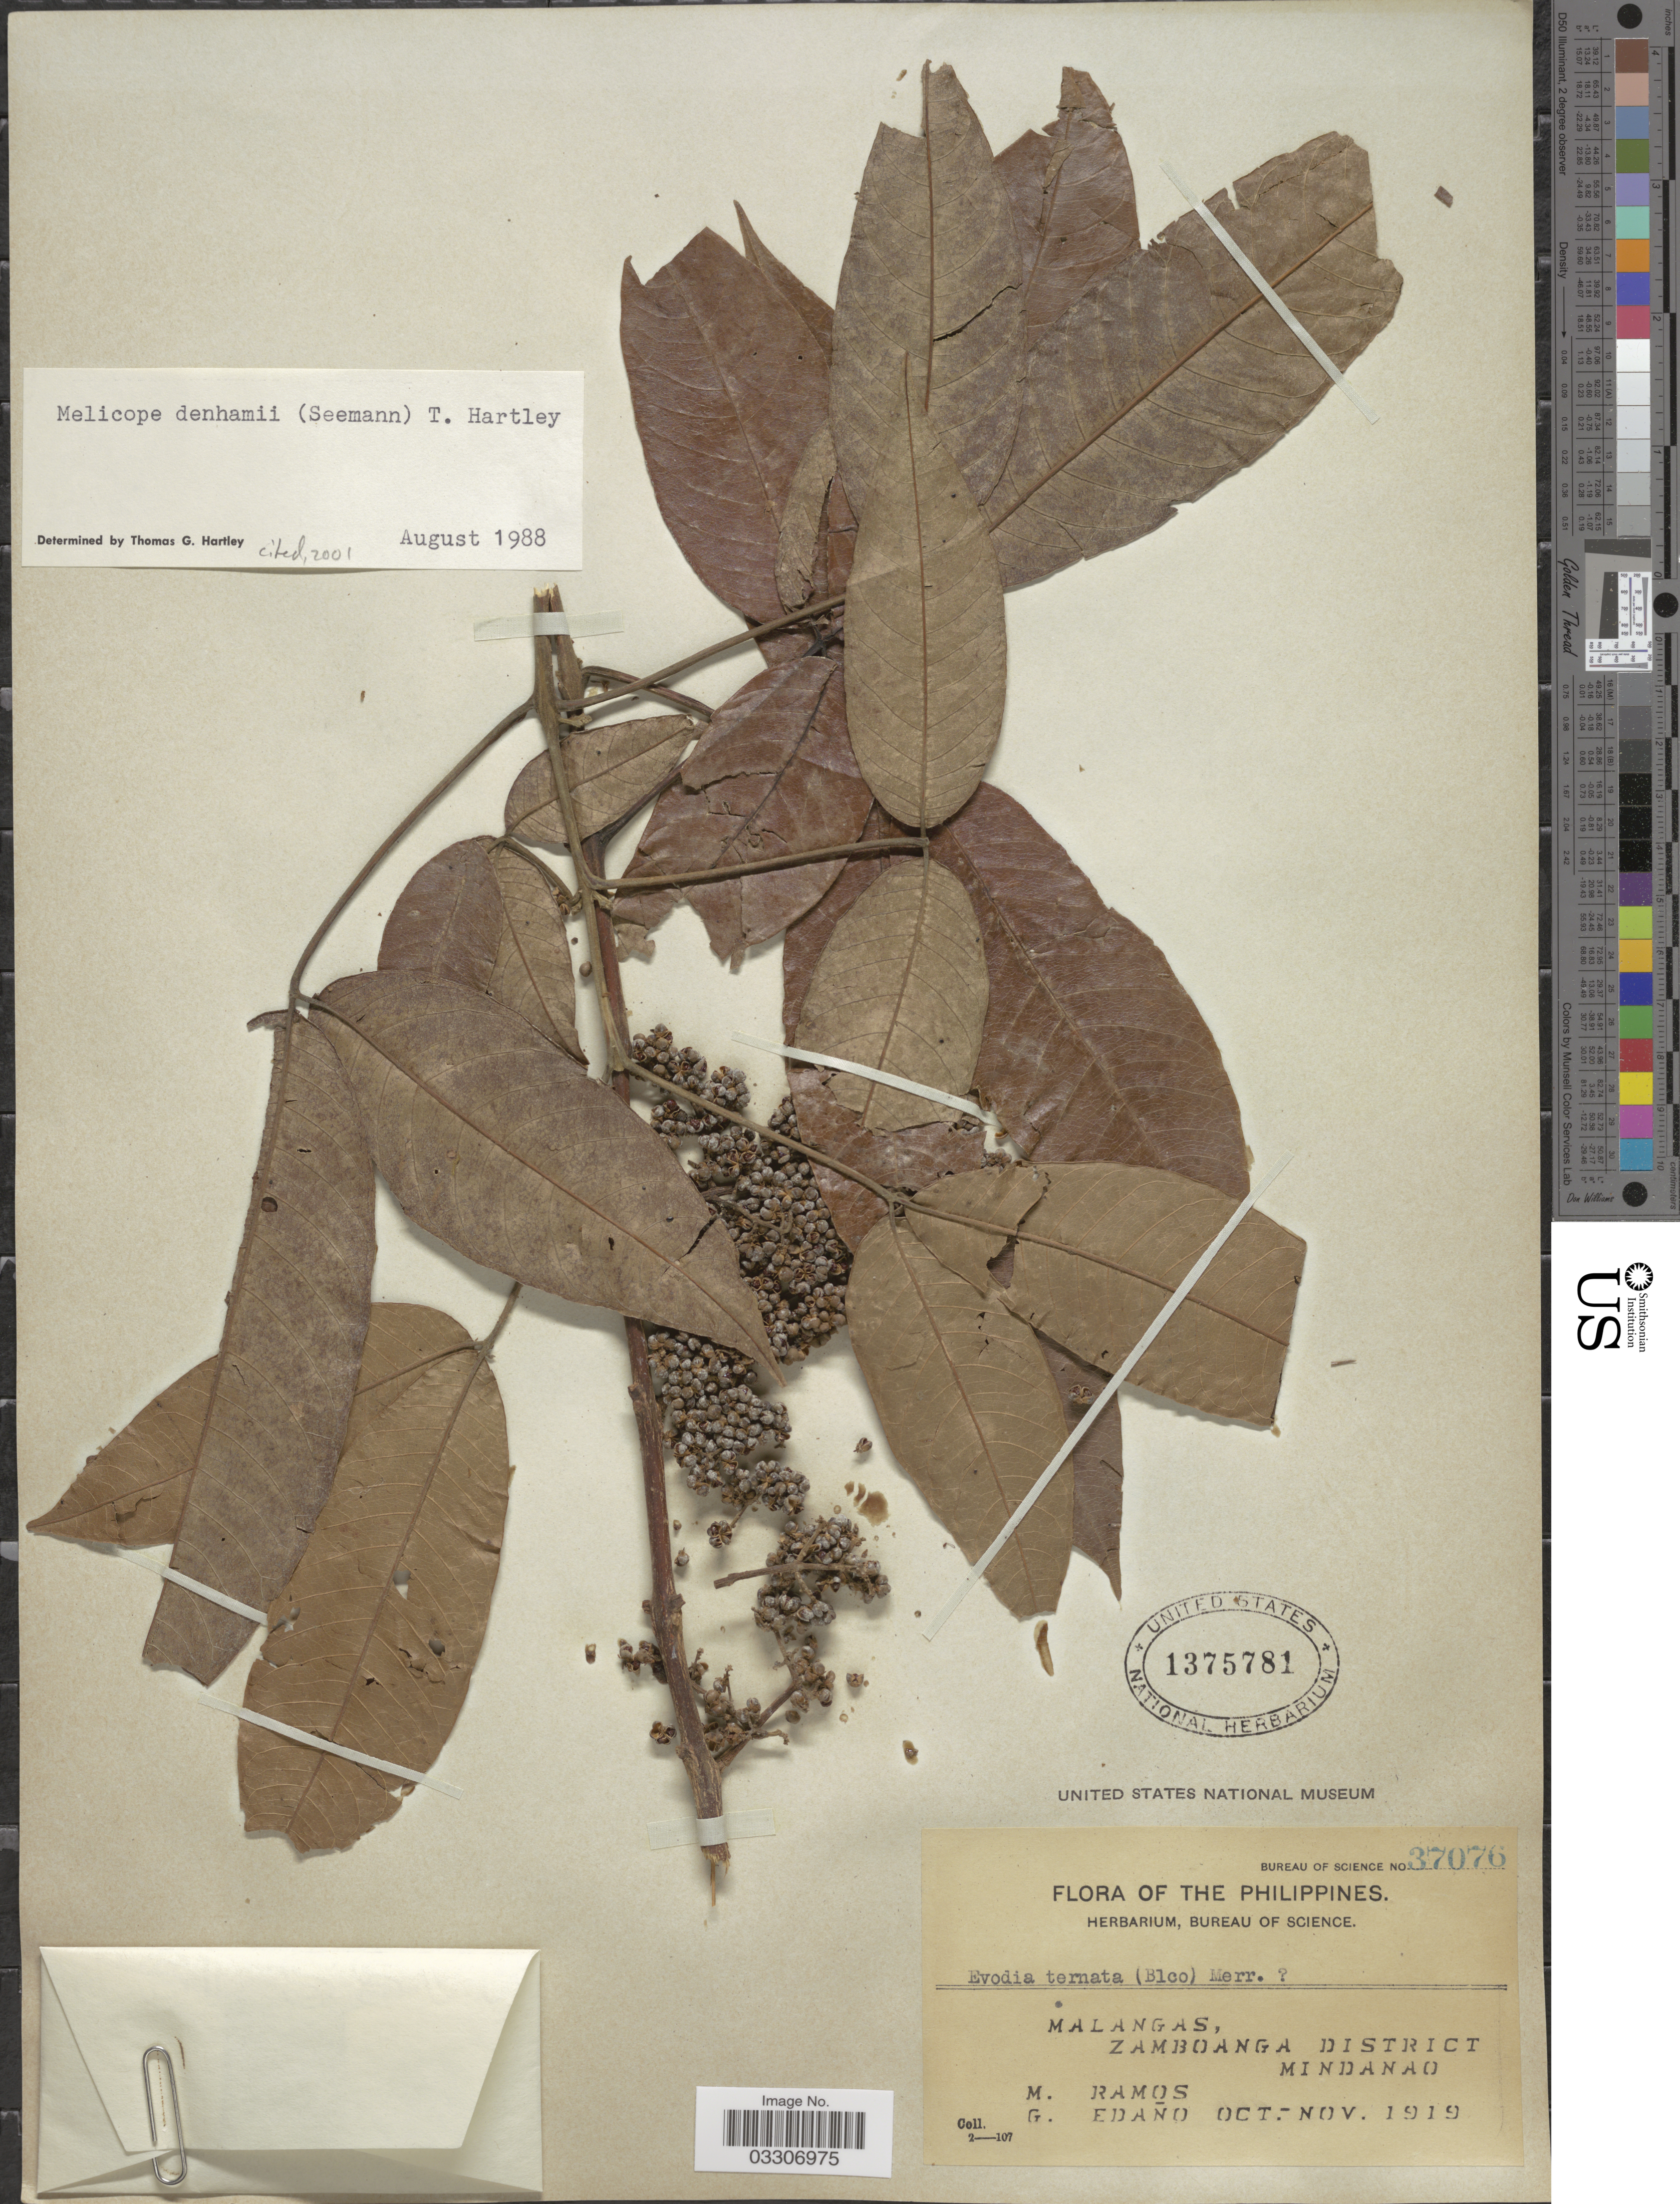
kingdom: Plantae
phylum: Tracheophyta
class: Magnoliopsida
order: Sapindales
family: Rutaceae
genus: Melicope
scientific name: Melicope denhamii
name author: (Seem.) T.G. Hartley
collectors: M. Ramos & G. Edaño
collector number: Bureau of Science 37076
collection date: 1919-10/1919-11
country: Philippines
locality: Malangas, Zamboanga District, Mindanao.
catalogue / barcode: US 1375781